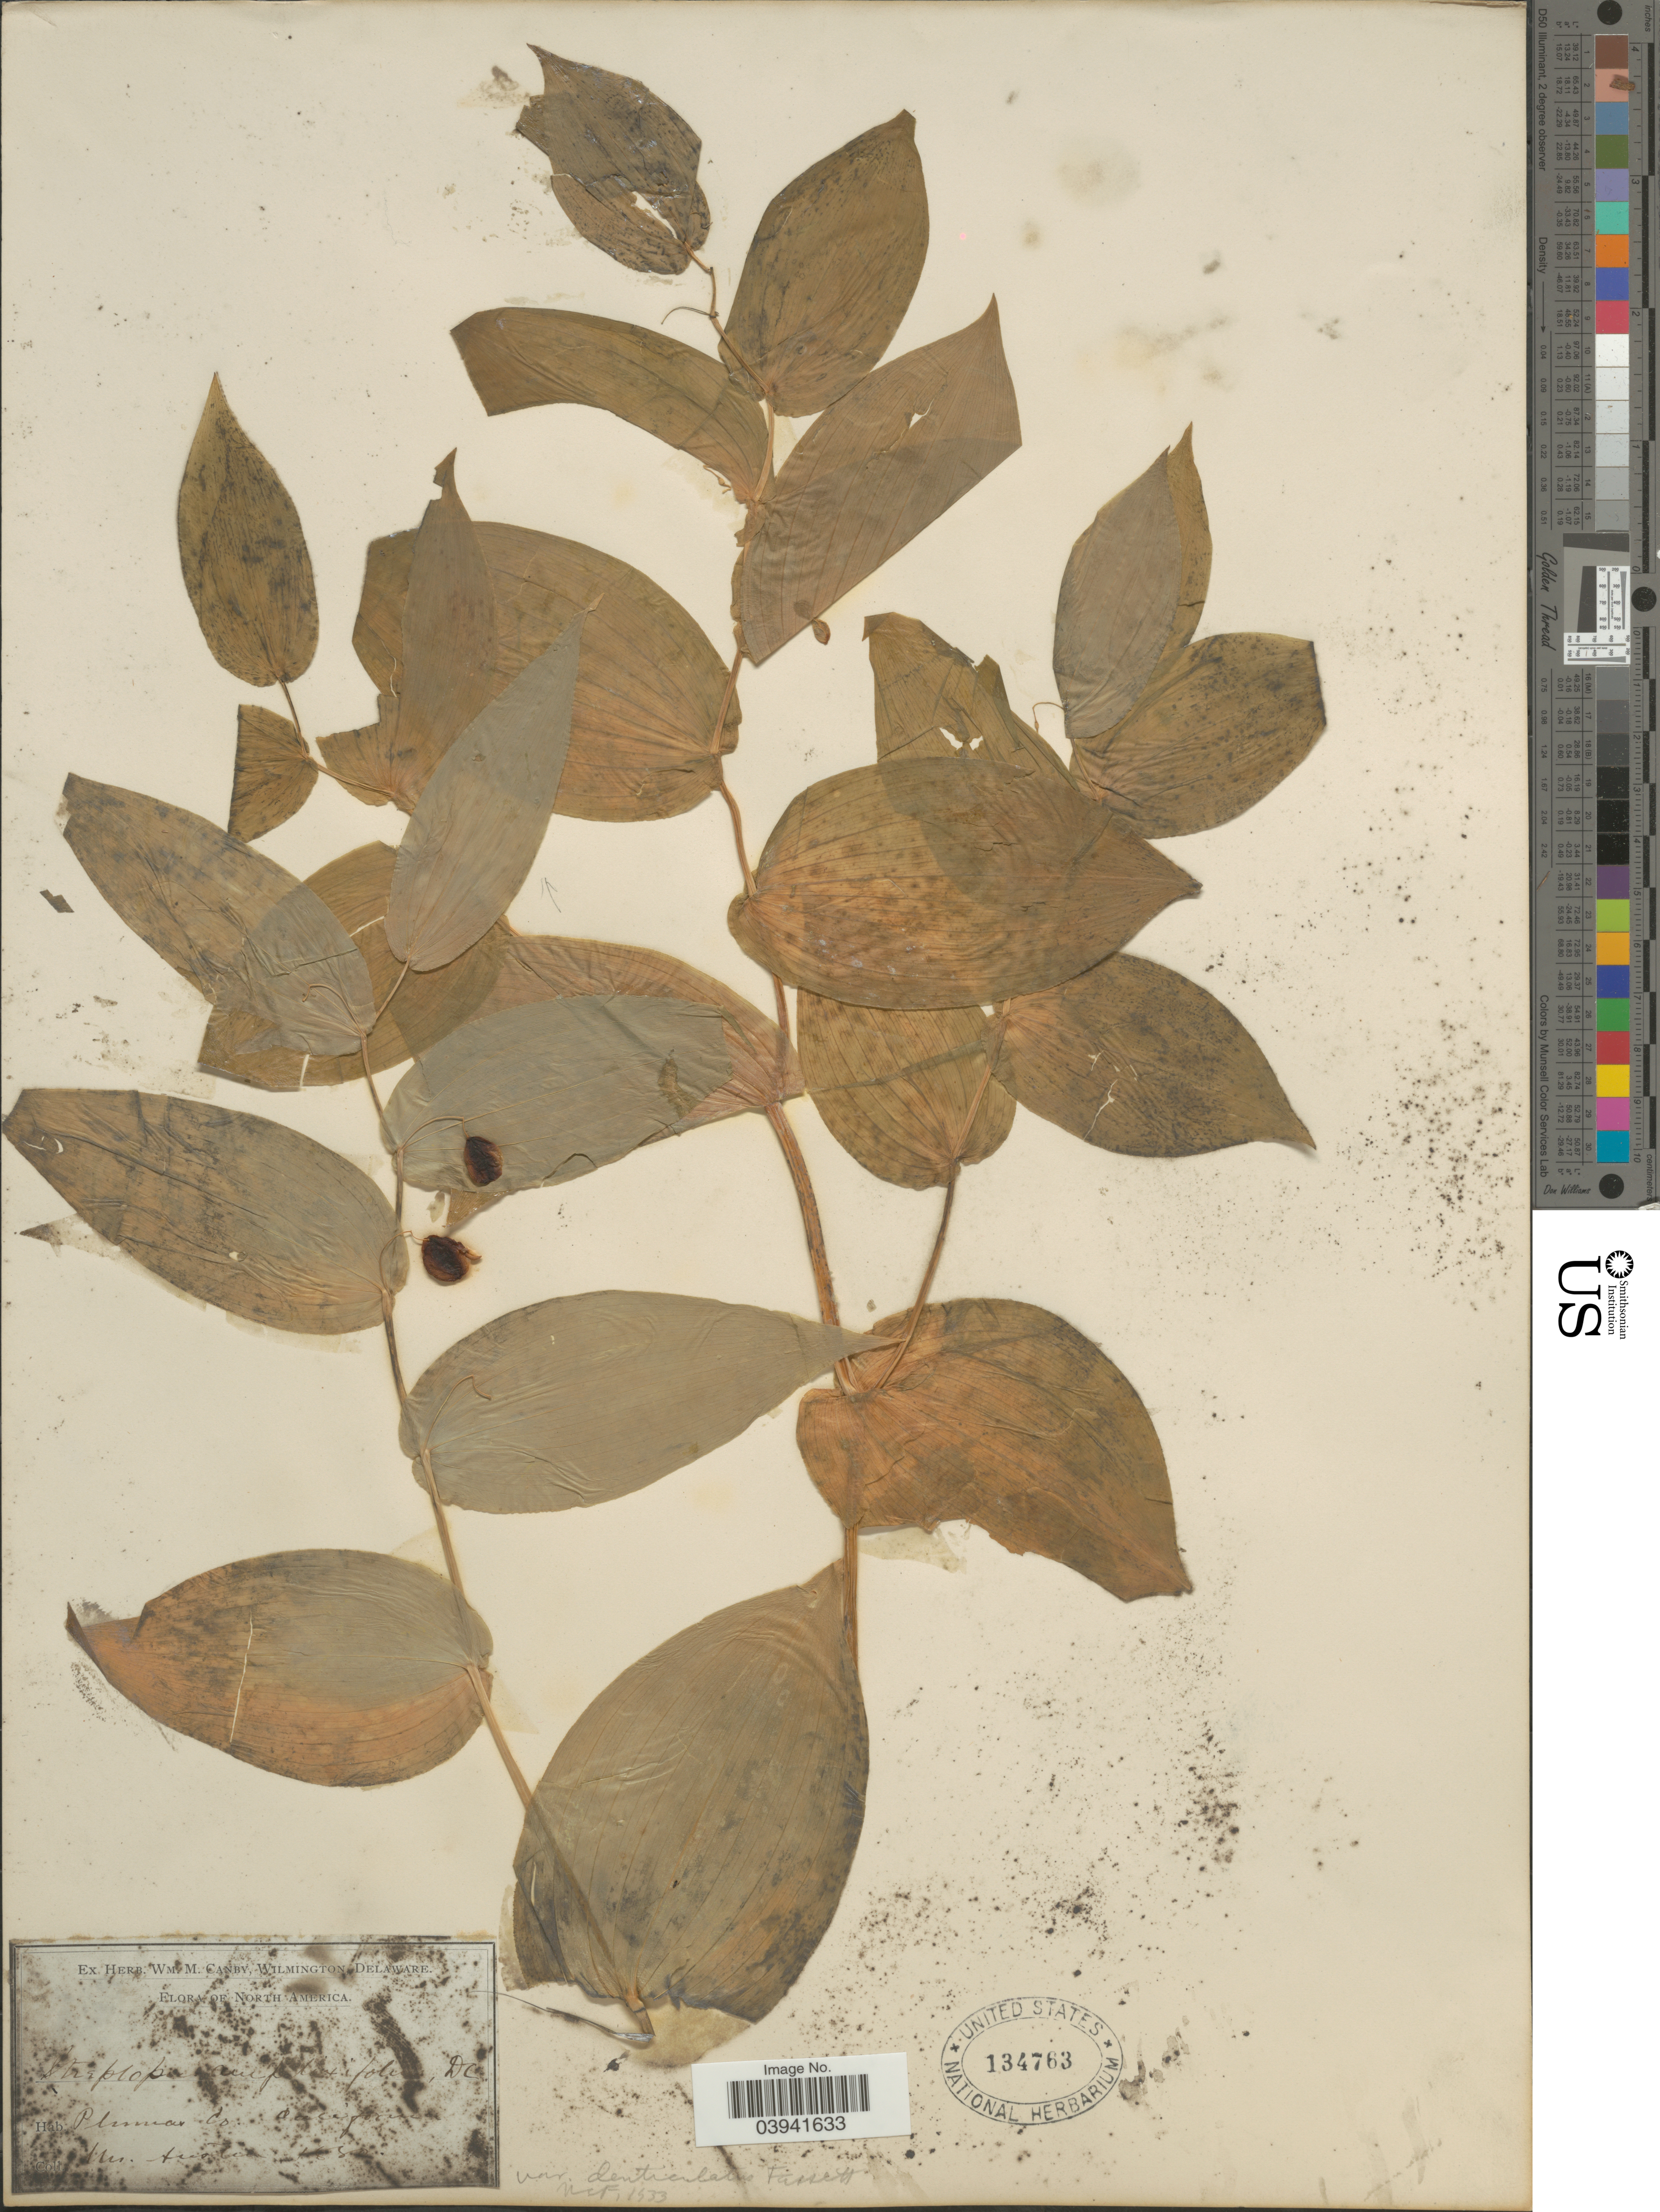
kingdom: Plantae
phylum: Tracheophyta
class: Liliopsida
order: Liliales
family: Liliaceae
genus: Streptopus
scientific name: Streptopus amplexifolius var. denticulatus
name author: Fassett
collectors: Austin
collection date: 1830-08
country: United States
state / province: California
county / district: Plumas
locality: Plumas Co.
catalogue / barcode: US 134763